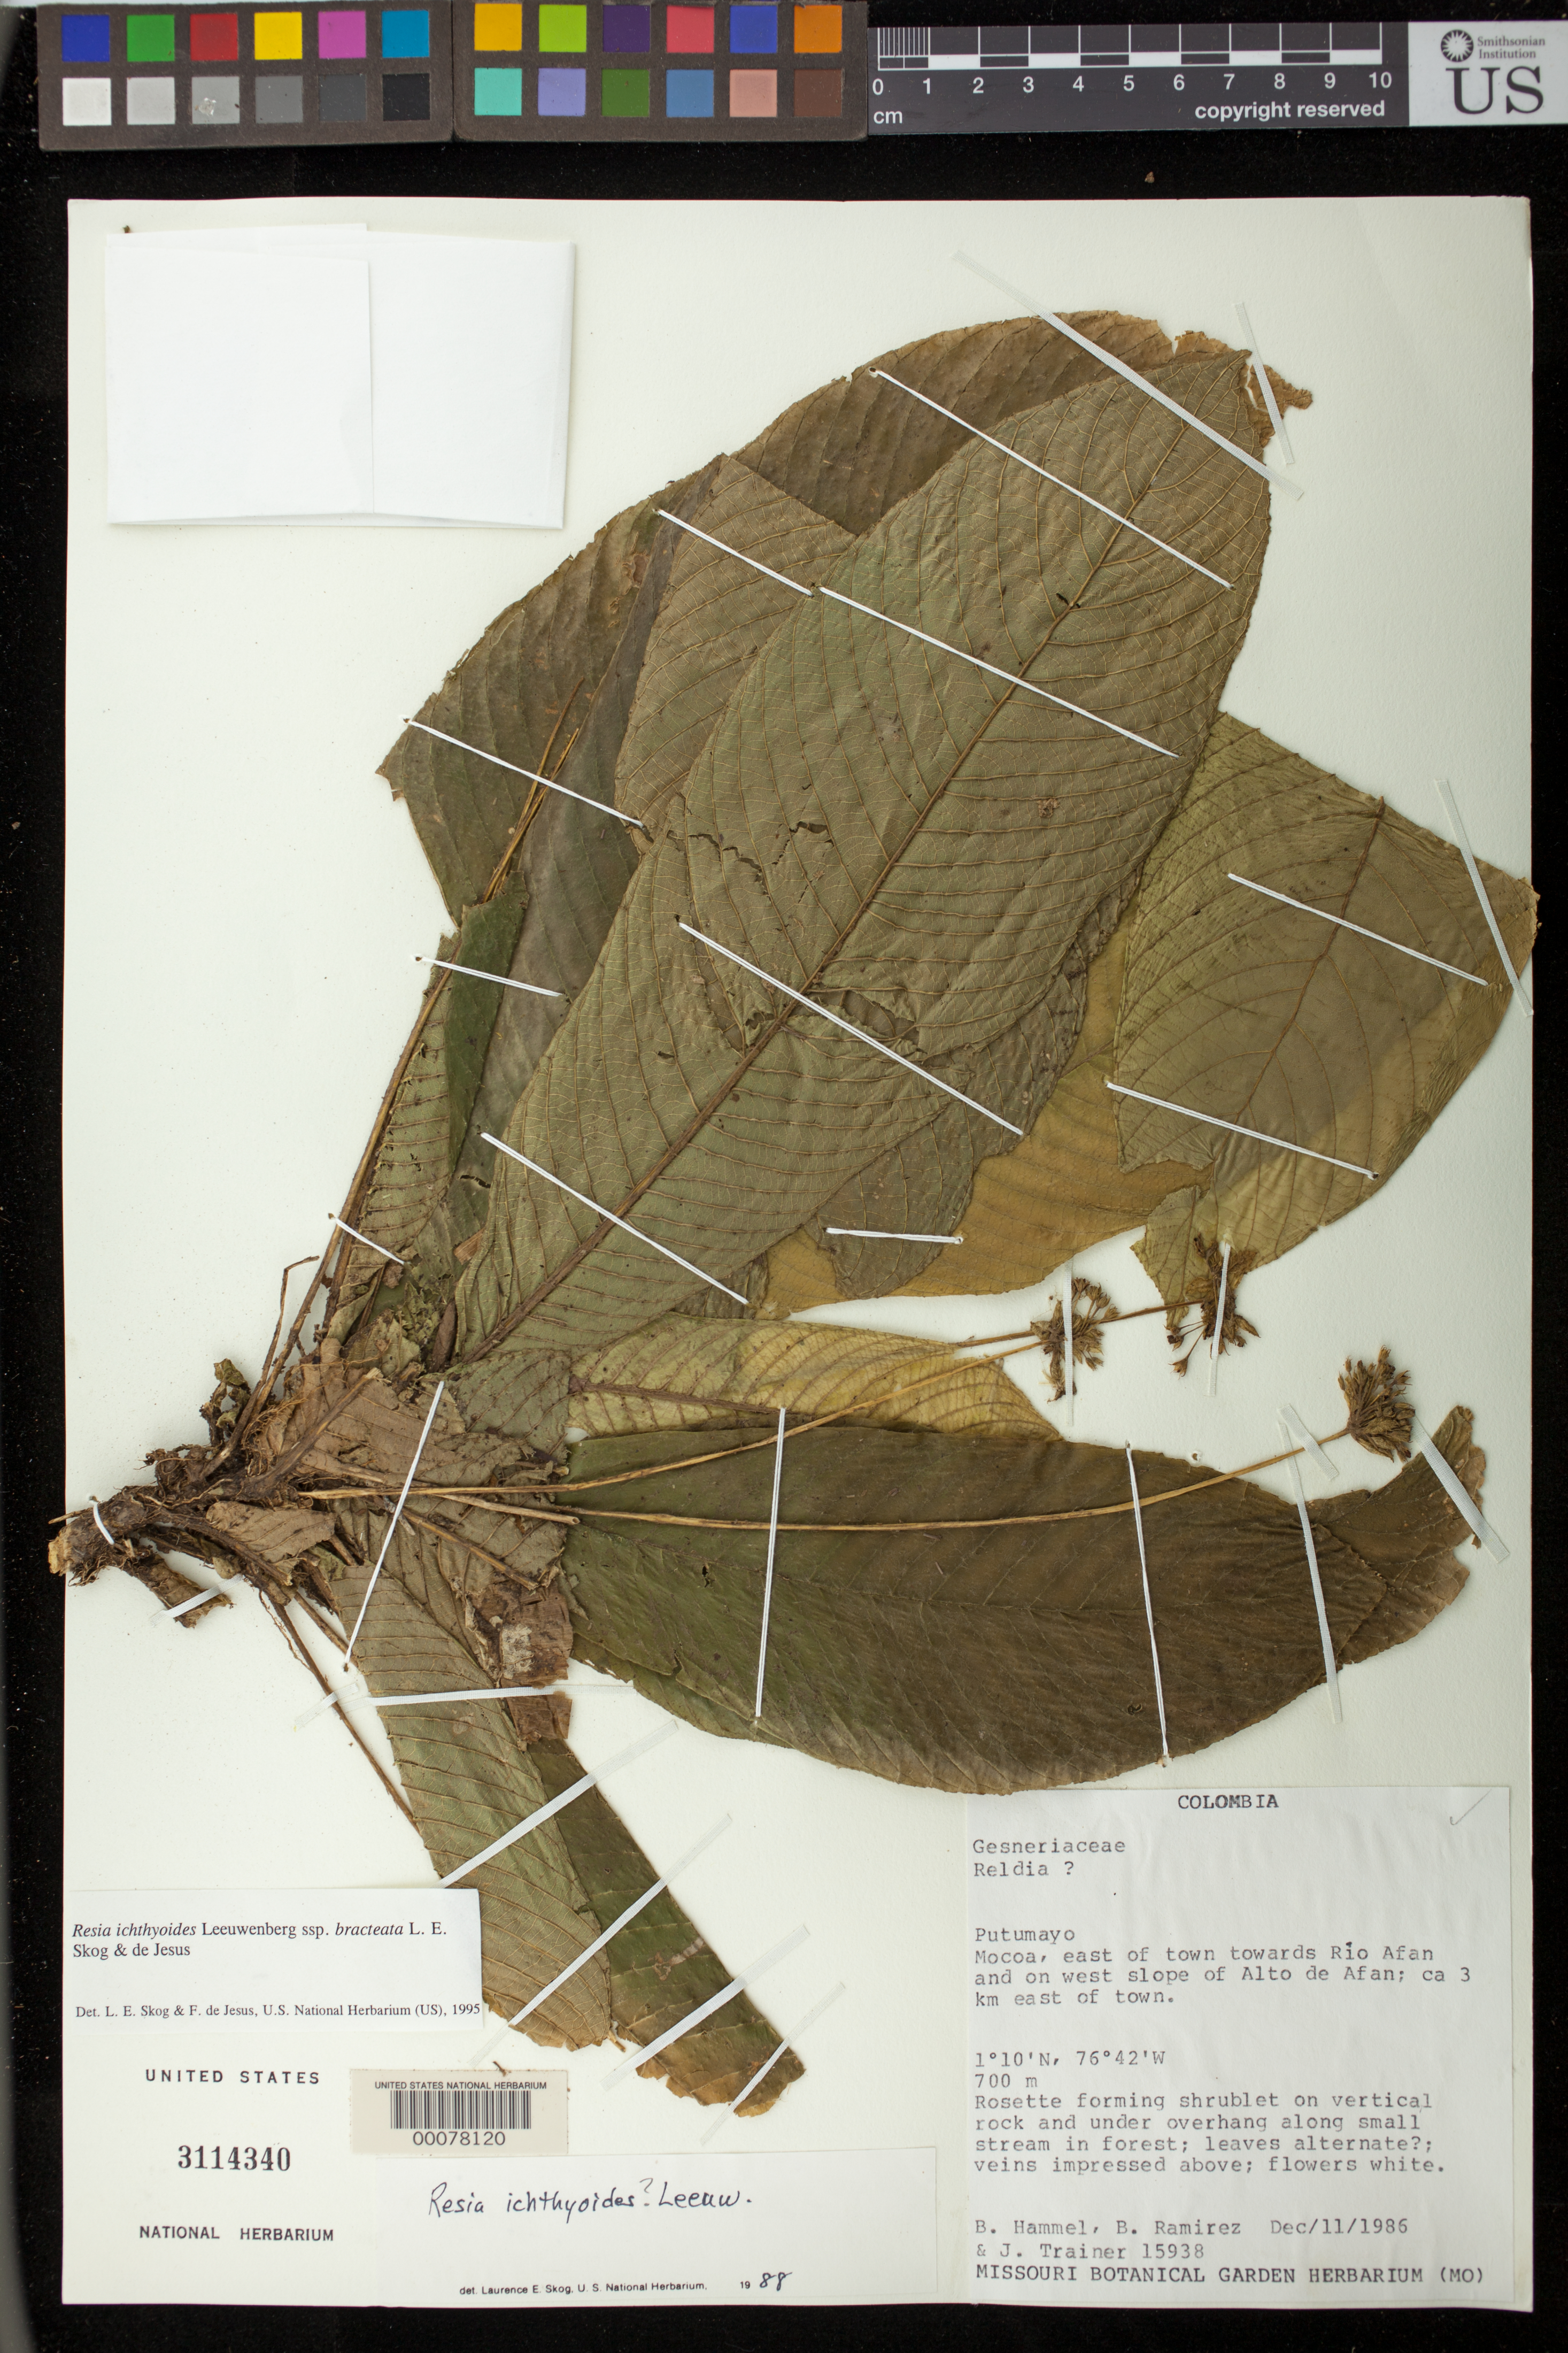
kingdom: Plantae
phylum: Tracheophyta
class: Magnoliopsida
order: Lamiales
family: Gesneriaceae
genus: Resia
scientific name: Resia ichthyoides subsp. bracteata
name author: L.E. Skog & de Jesus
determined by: Clark, J. L., (SEL), The Marie Selby Botanical Garden (UNITED STATES)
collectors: B. Hammel & et al.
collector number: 15938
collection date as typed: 11 Dec 1986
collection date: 1986-12-11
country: Colombia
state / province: Putumayo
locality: Mocoa, east of town towards Rio Afan and on west slope of Alto de Afan, about 3 km east of town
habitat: On vertical rock & under overhang along small stream in forest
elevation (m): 700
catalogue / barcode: US 3114340